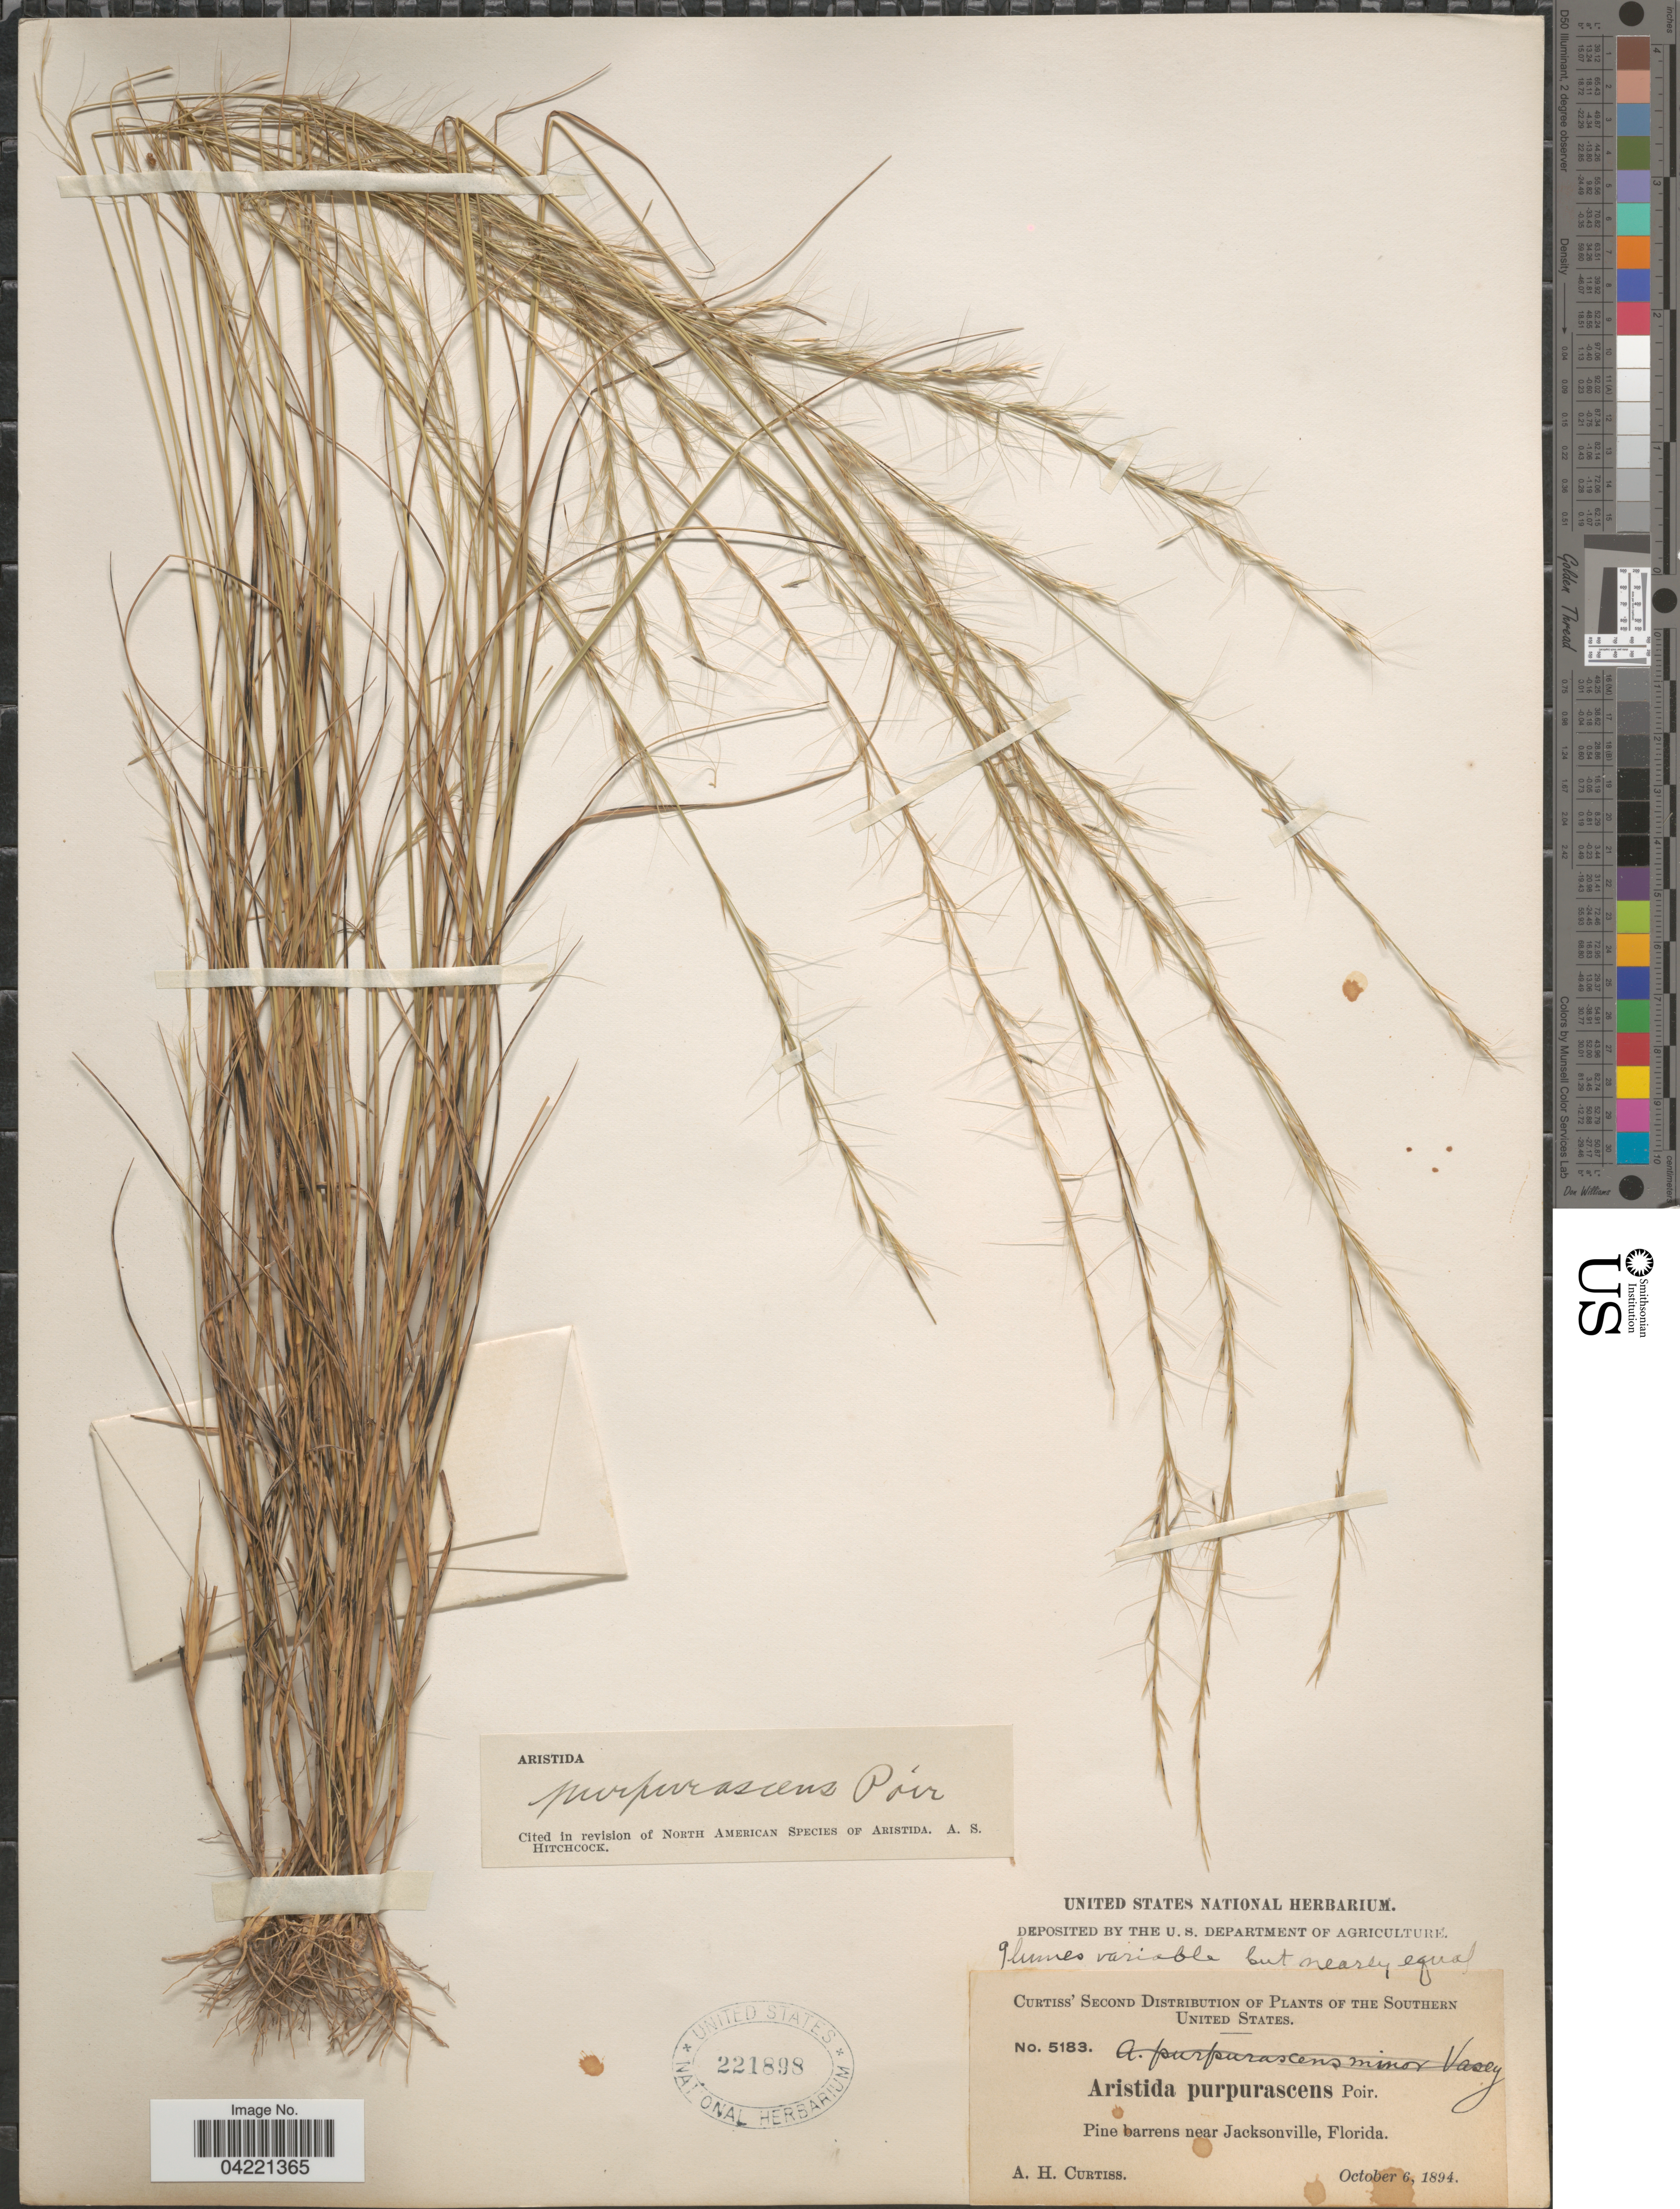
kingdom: Plantae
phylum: Tracheophyta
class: Liliopsida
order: Poales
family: Poaceae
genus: Aristida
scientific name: Aristida purpurascens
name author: Poir.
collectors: A. H. Curtiss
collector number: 5183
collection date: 1894-10-06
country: United States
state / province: Florida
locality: Southern United States. Pine barrens near Jacksonville.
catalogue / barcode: US 221898